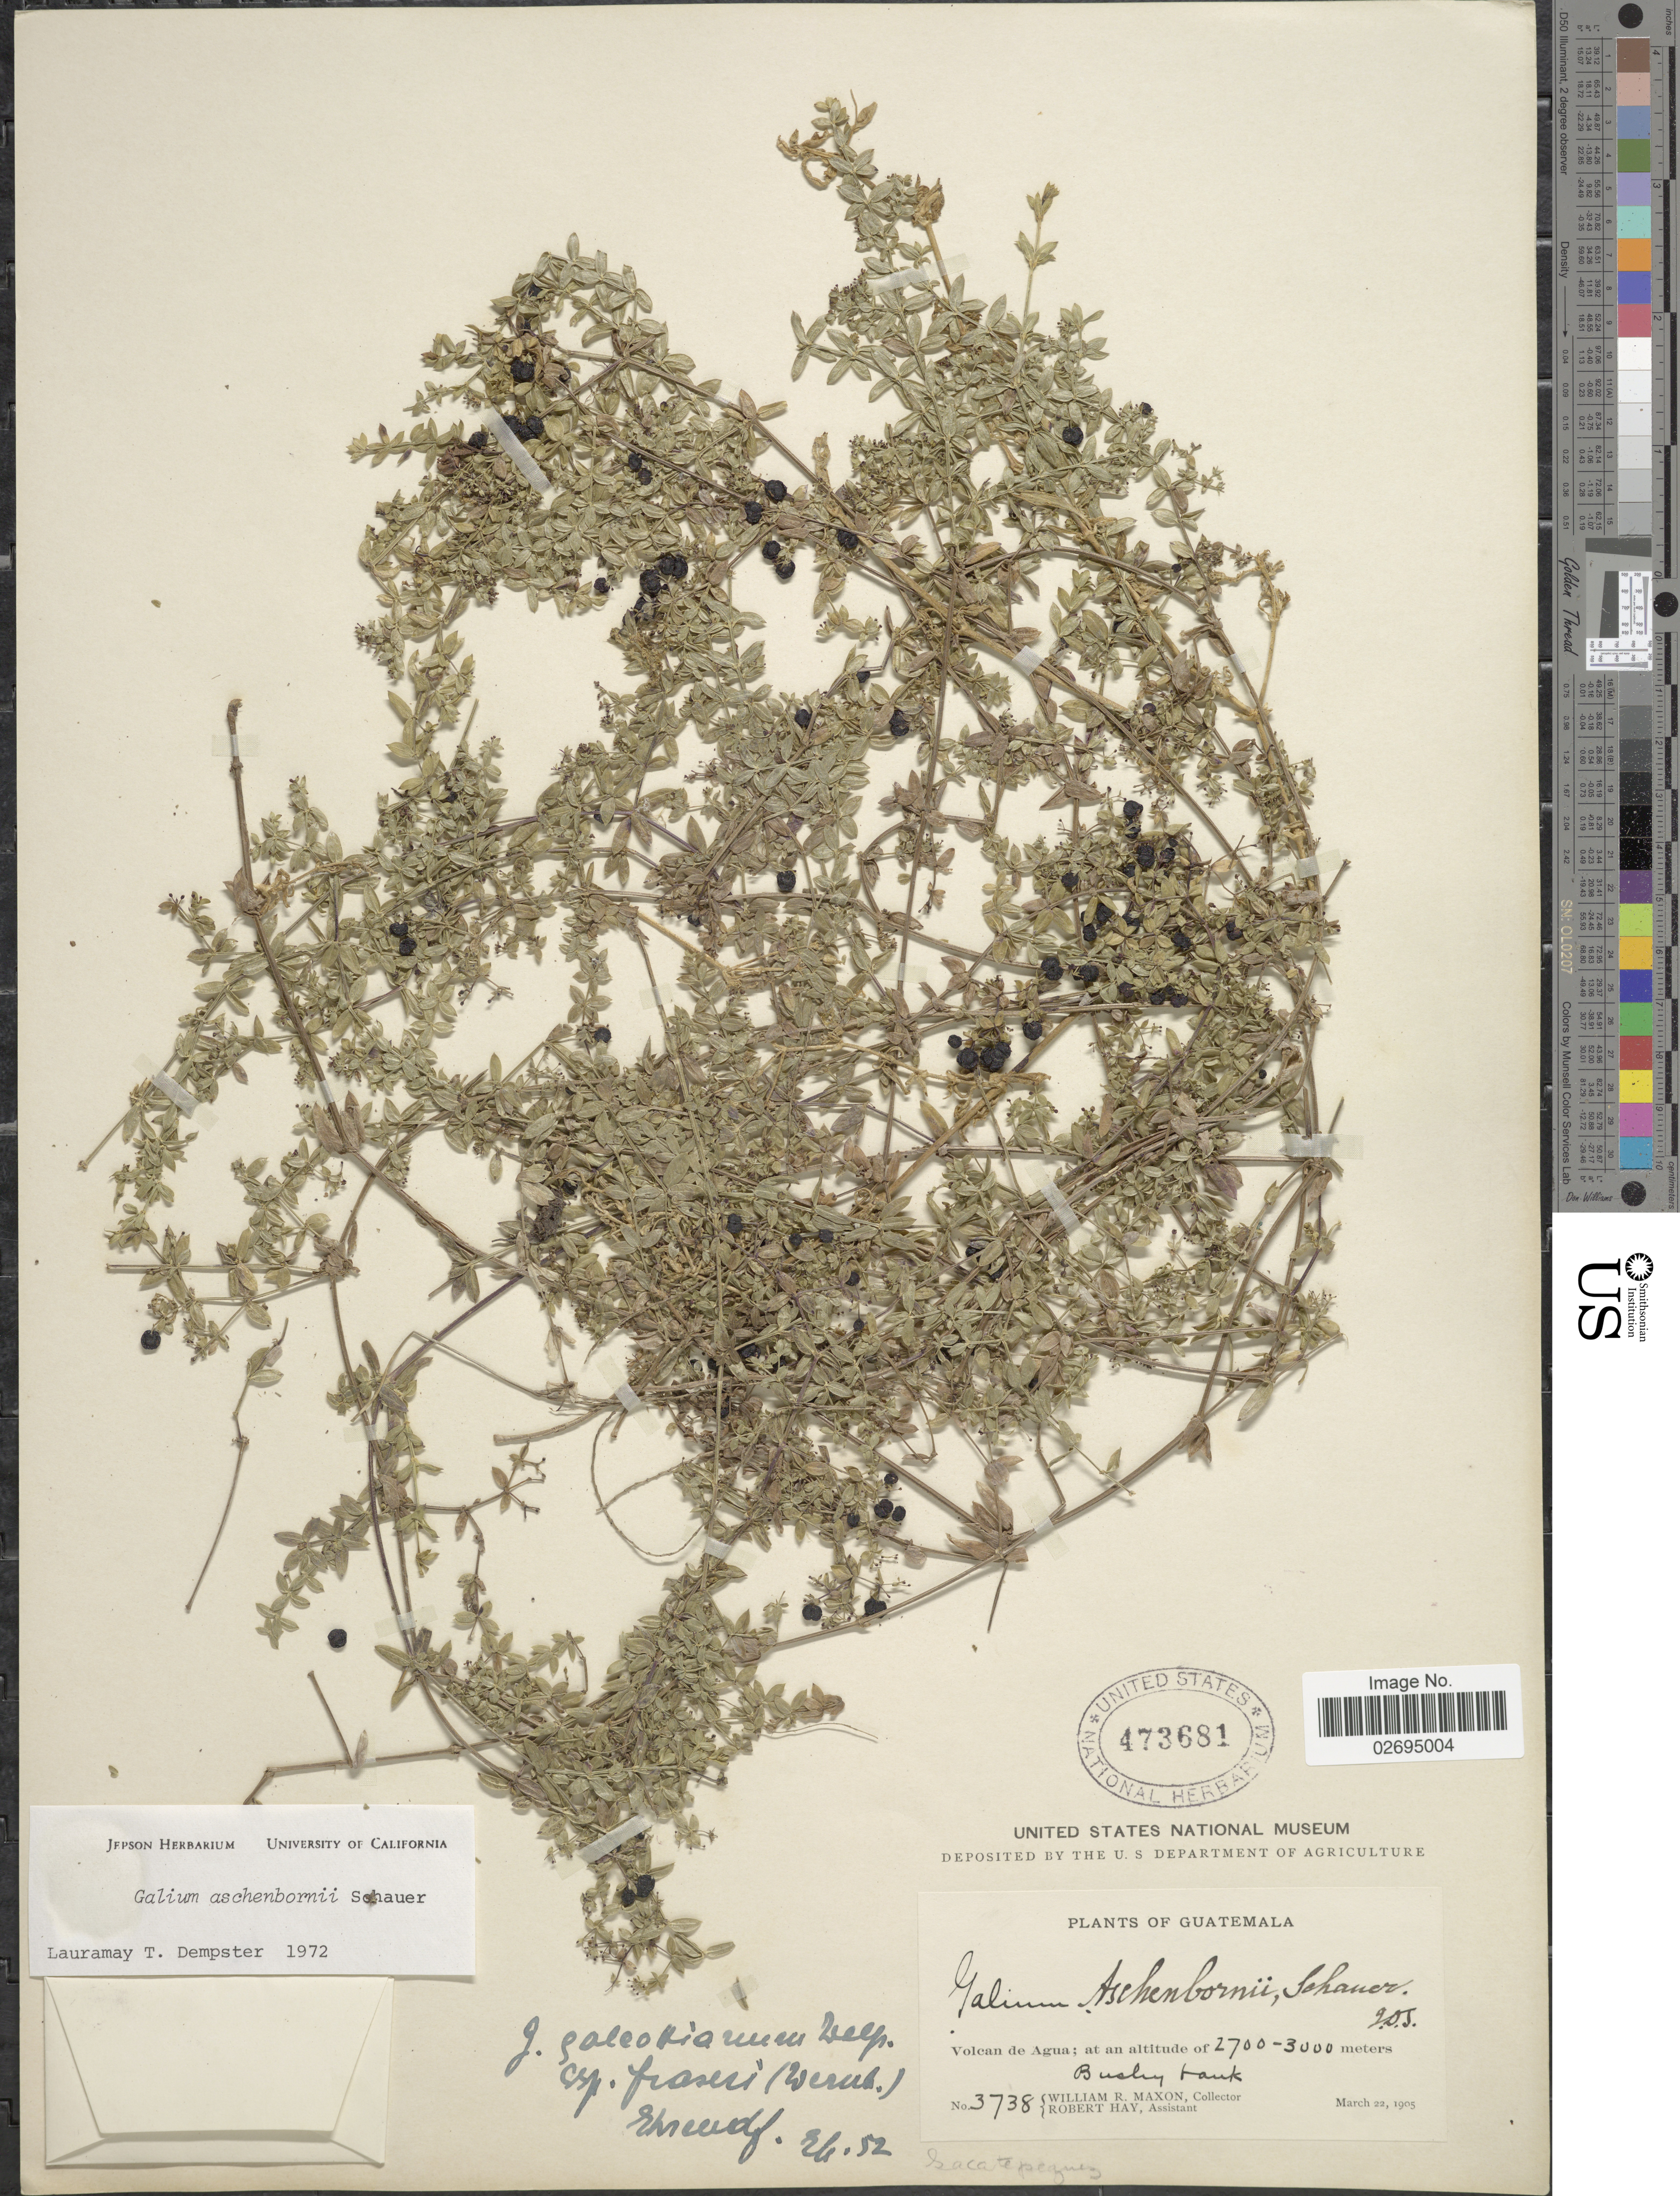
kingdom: Plantae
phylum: Tracheophyta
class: Magnoliopsida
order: Gentianales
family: Rubiaceae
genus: Galium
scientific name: Galium aschenbornii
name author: Schauer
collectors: W. R. Maxon & R. Hay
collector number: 3738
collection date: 1905-03-22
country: Guatemala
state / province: Sacatepéquez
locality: Volcan de Agua, Bushy bank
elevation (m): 2700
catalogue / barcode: US 473681